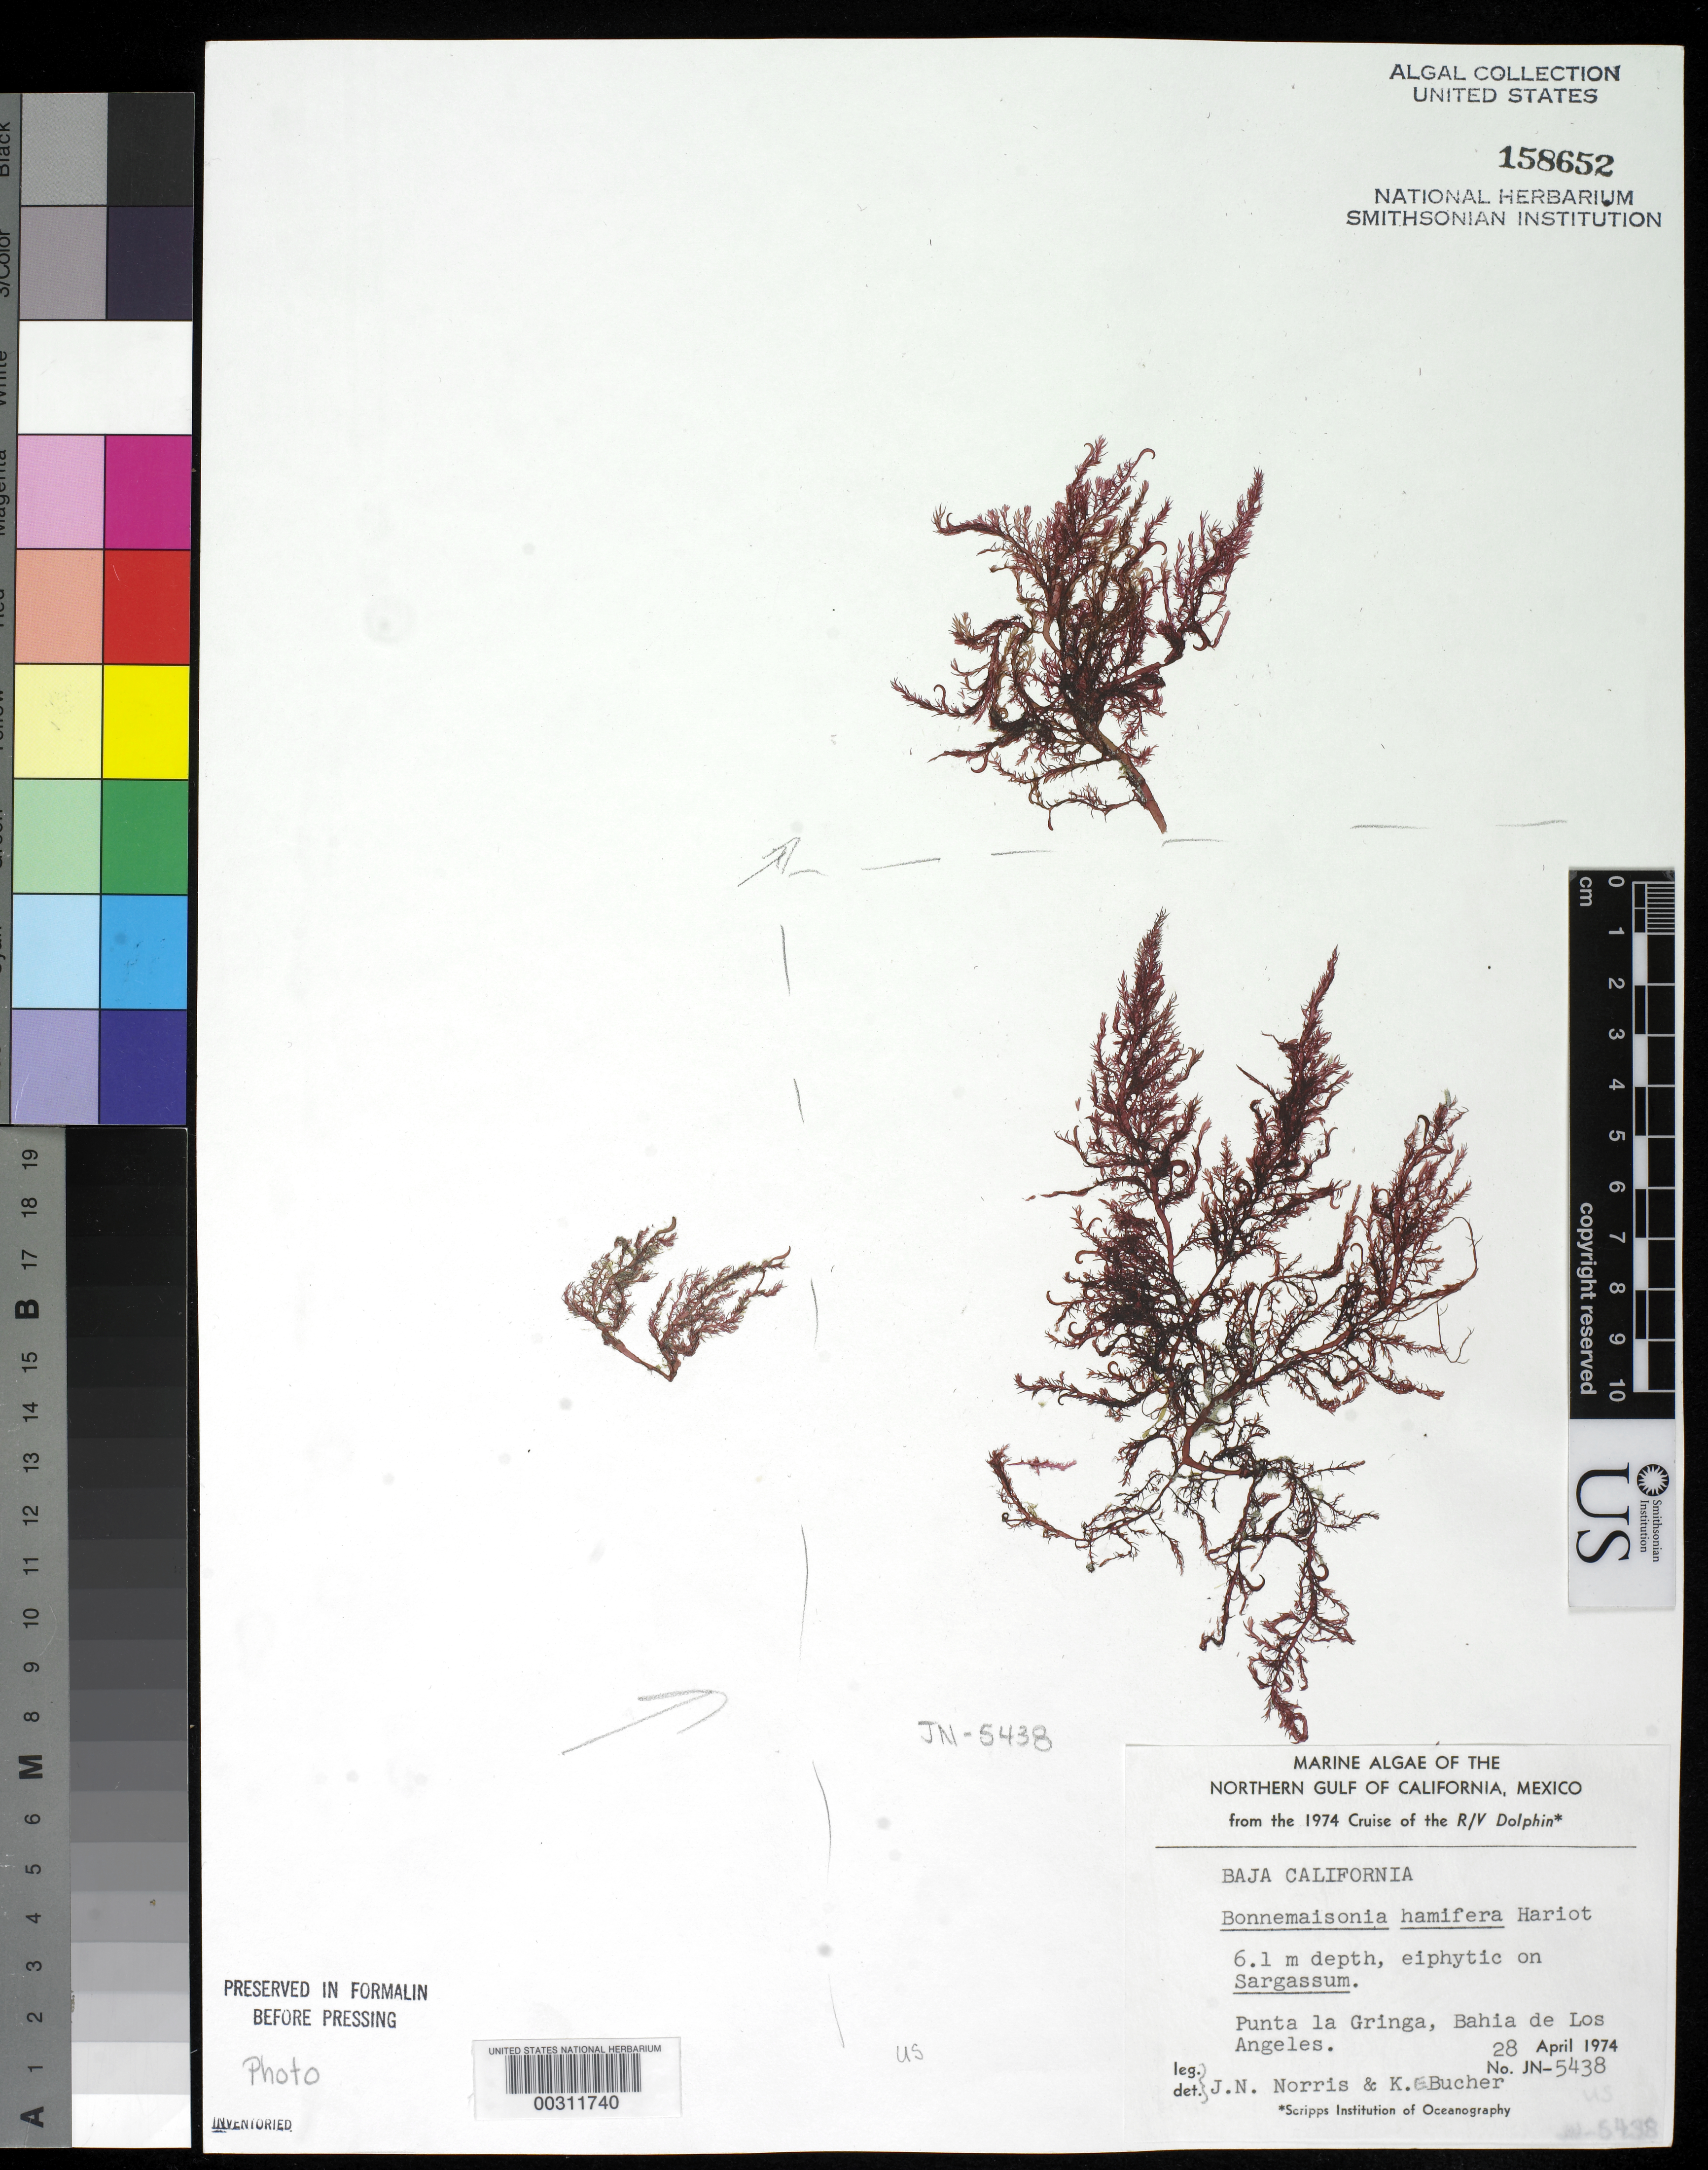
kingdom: Plantae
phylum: Rhodophyta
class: Florideophyceae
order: Bonnemaisoniales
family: Bonnemaisoniaceae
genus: Bonnemaisonia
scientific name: Bonnemaisonia hamifera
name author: P. Hariot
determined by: Norris, J. N.; Bucher, K. E.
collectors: J. N. Norris & K. E. Bucher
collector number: JN-5438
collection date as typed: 28 Apr 1974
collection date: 1974-04-28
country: Mexico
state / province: Baja California Norte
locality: Punta La Gringa, Bahia de los Angeles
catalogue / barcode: US 158652